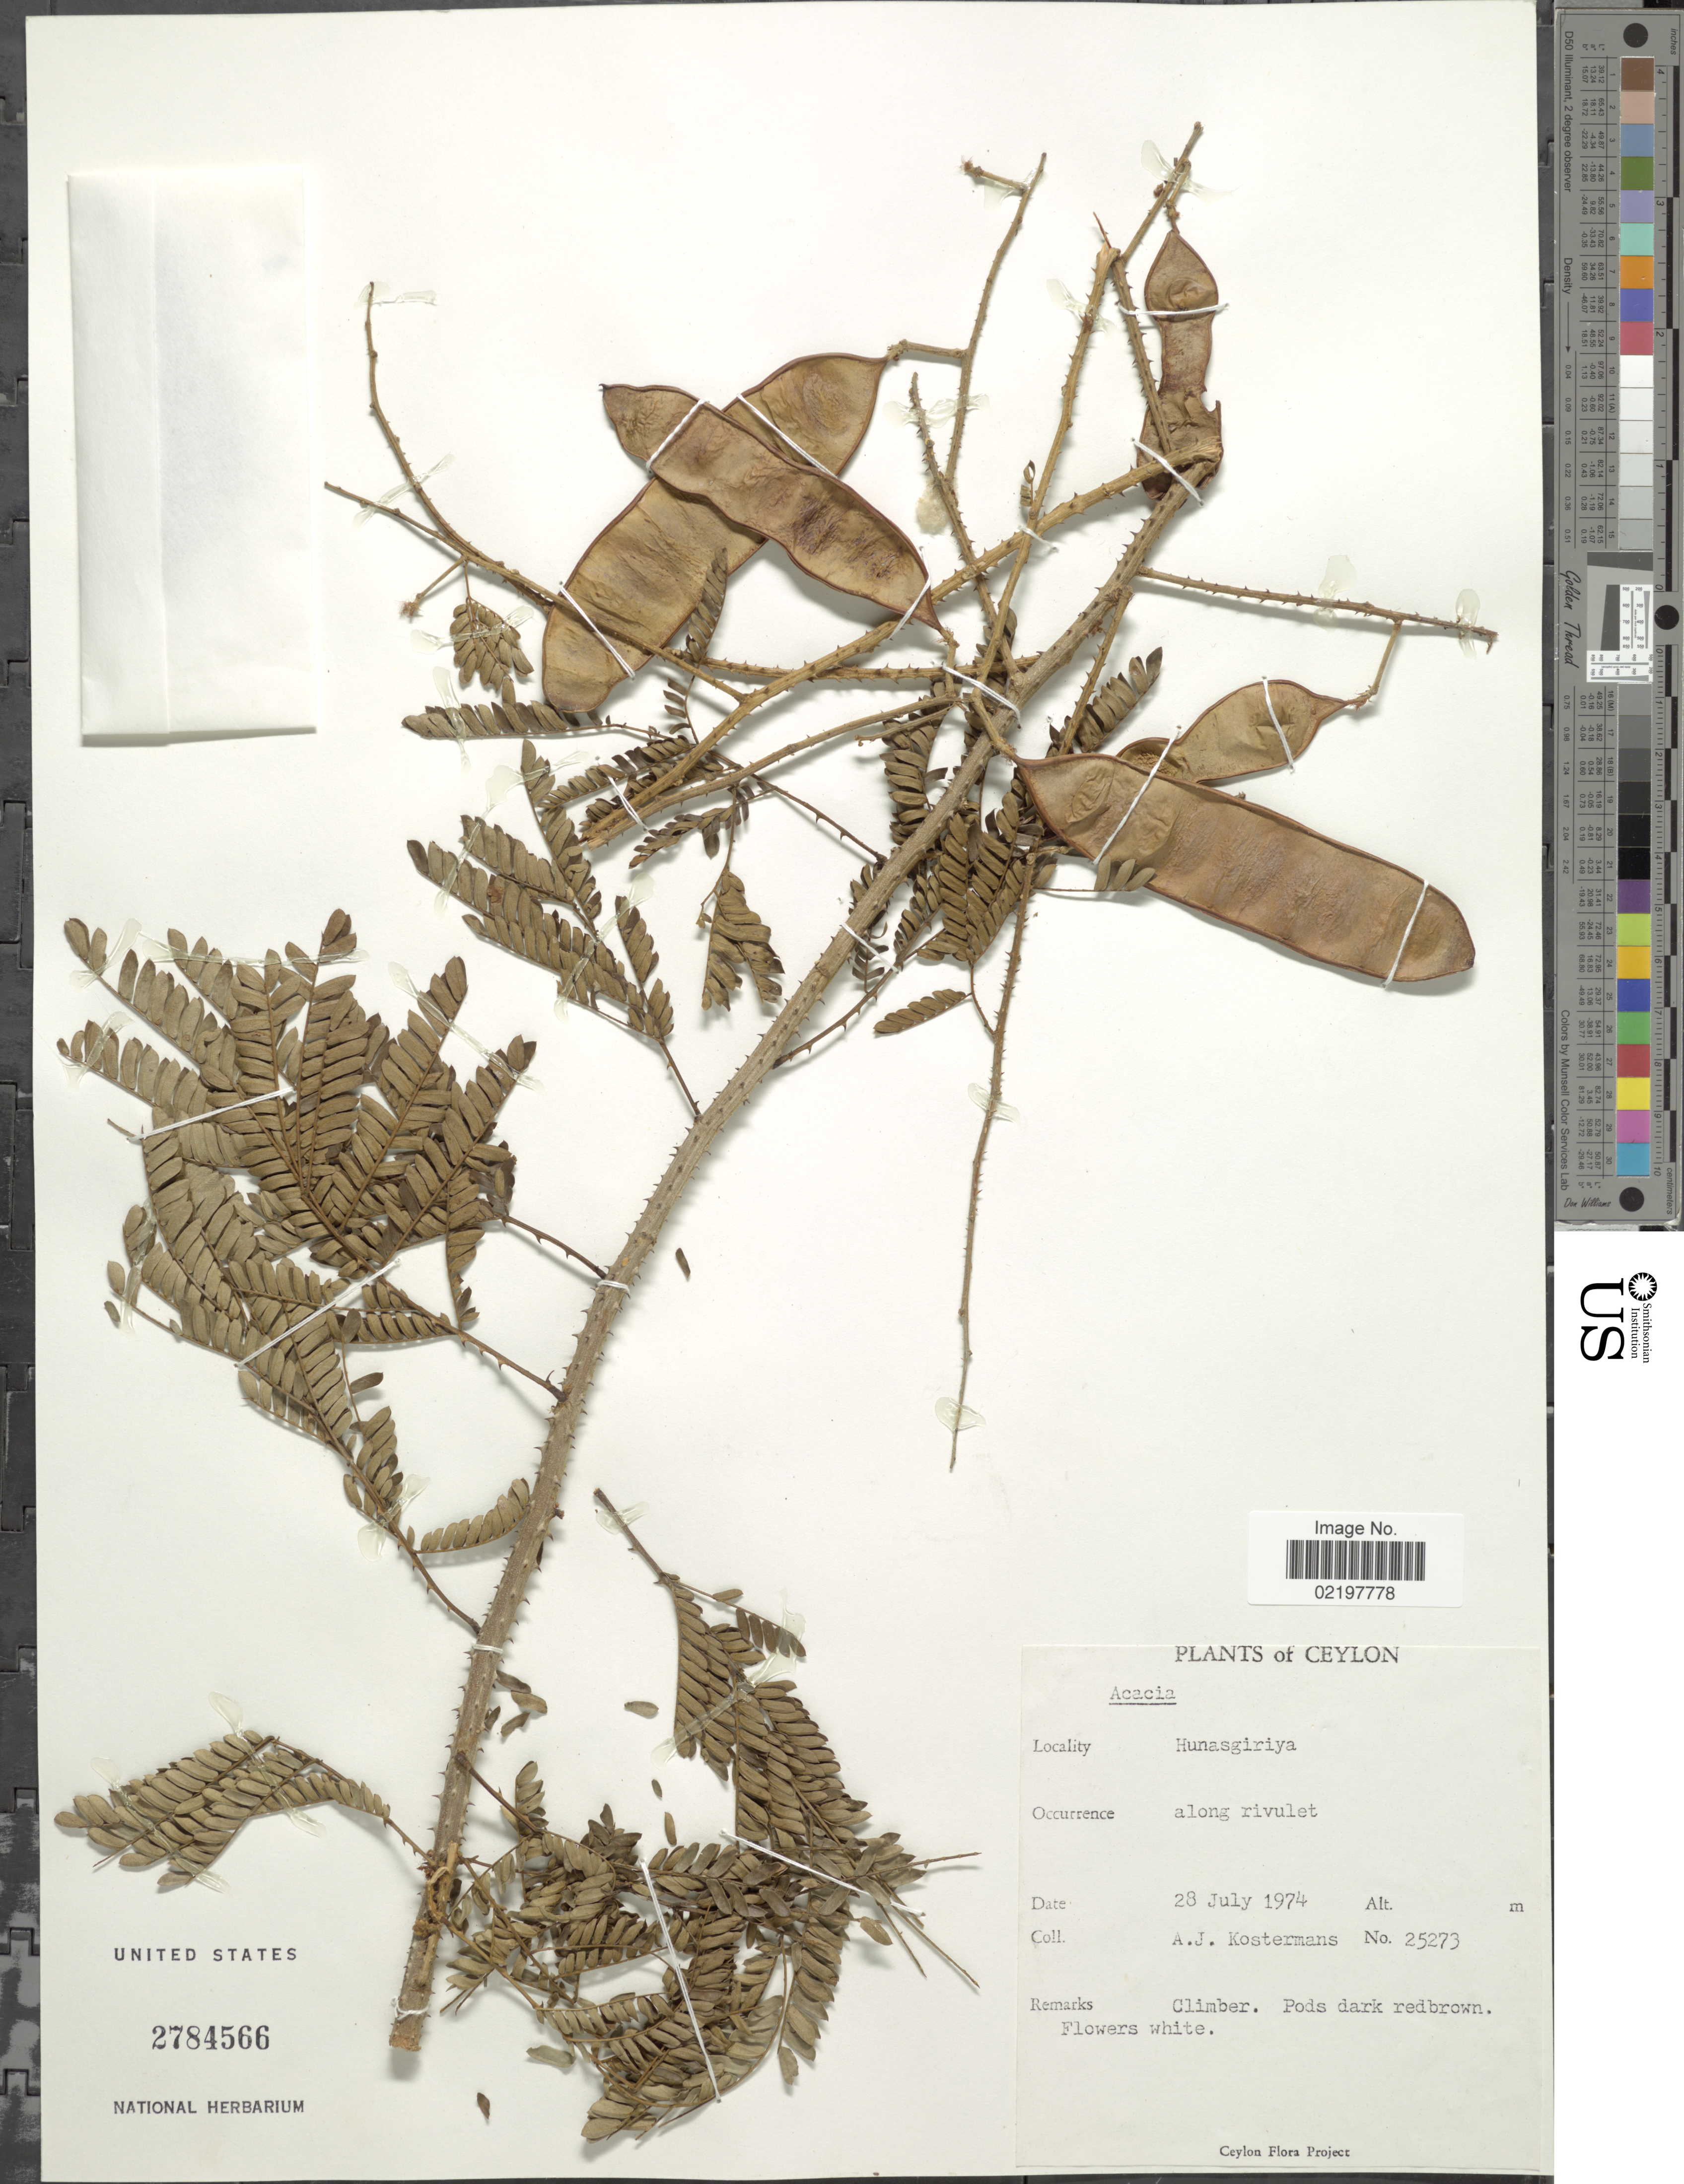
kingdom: Plantae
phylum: Tracheophyta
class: Magnoliopsida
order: Fabales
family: Fabaceae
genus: Senegalia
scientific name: Senegalia caesia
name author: (L.) Maslin et al.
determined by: Strong, M. T., (US), Smithsonian Institution - National Museum of Natural History (UNITED STATES)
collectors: A. J. G. Kostermans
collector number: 25273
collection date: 1974-07-28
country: Sri Lanka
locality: Ceylon, Hunasgiriya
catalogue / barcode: US 2784566